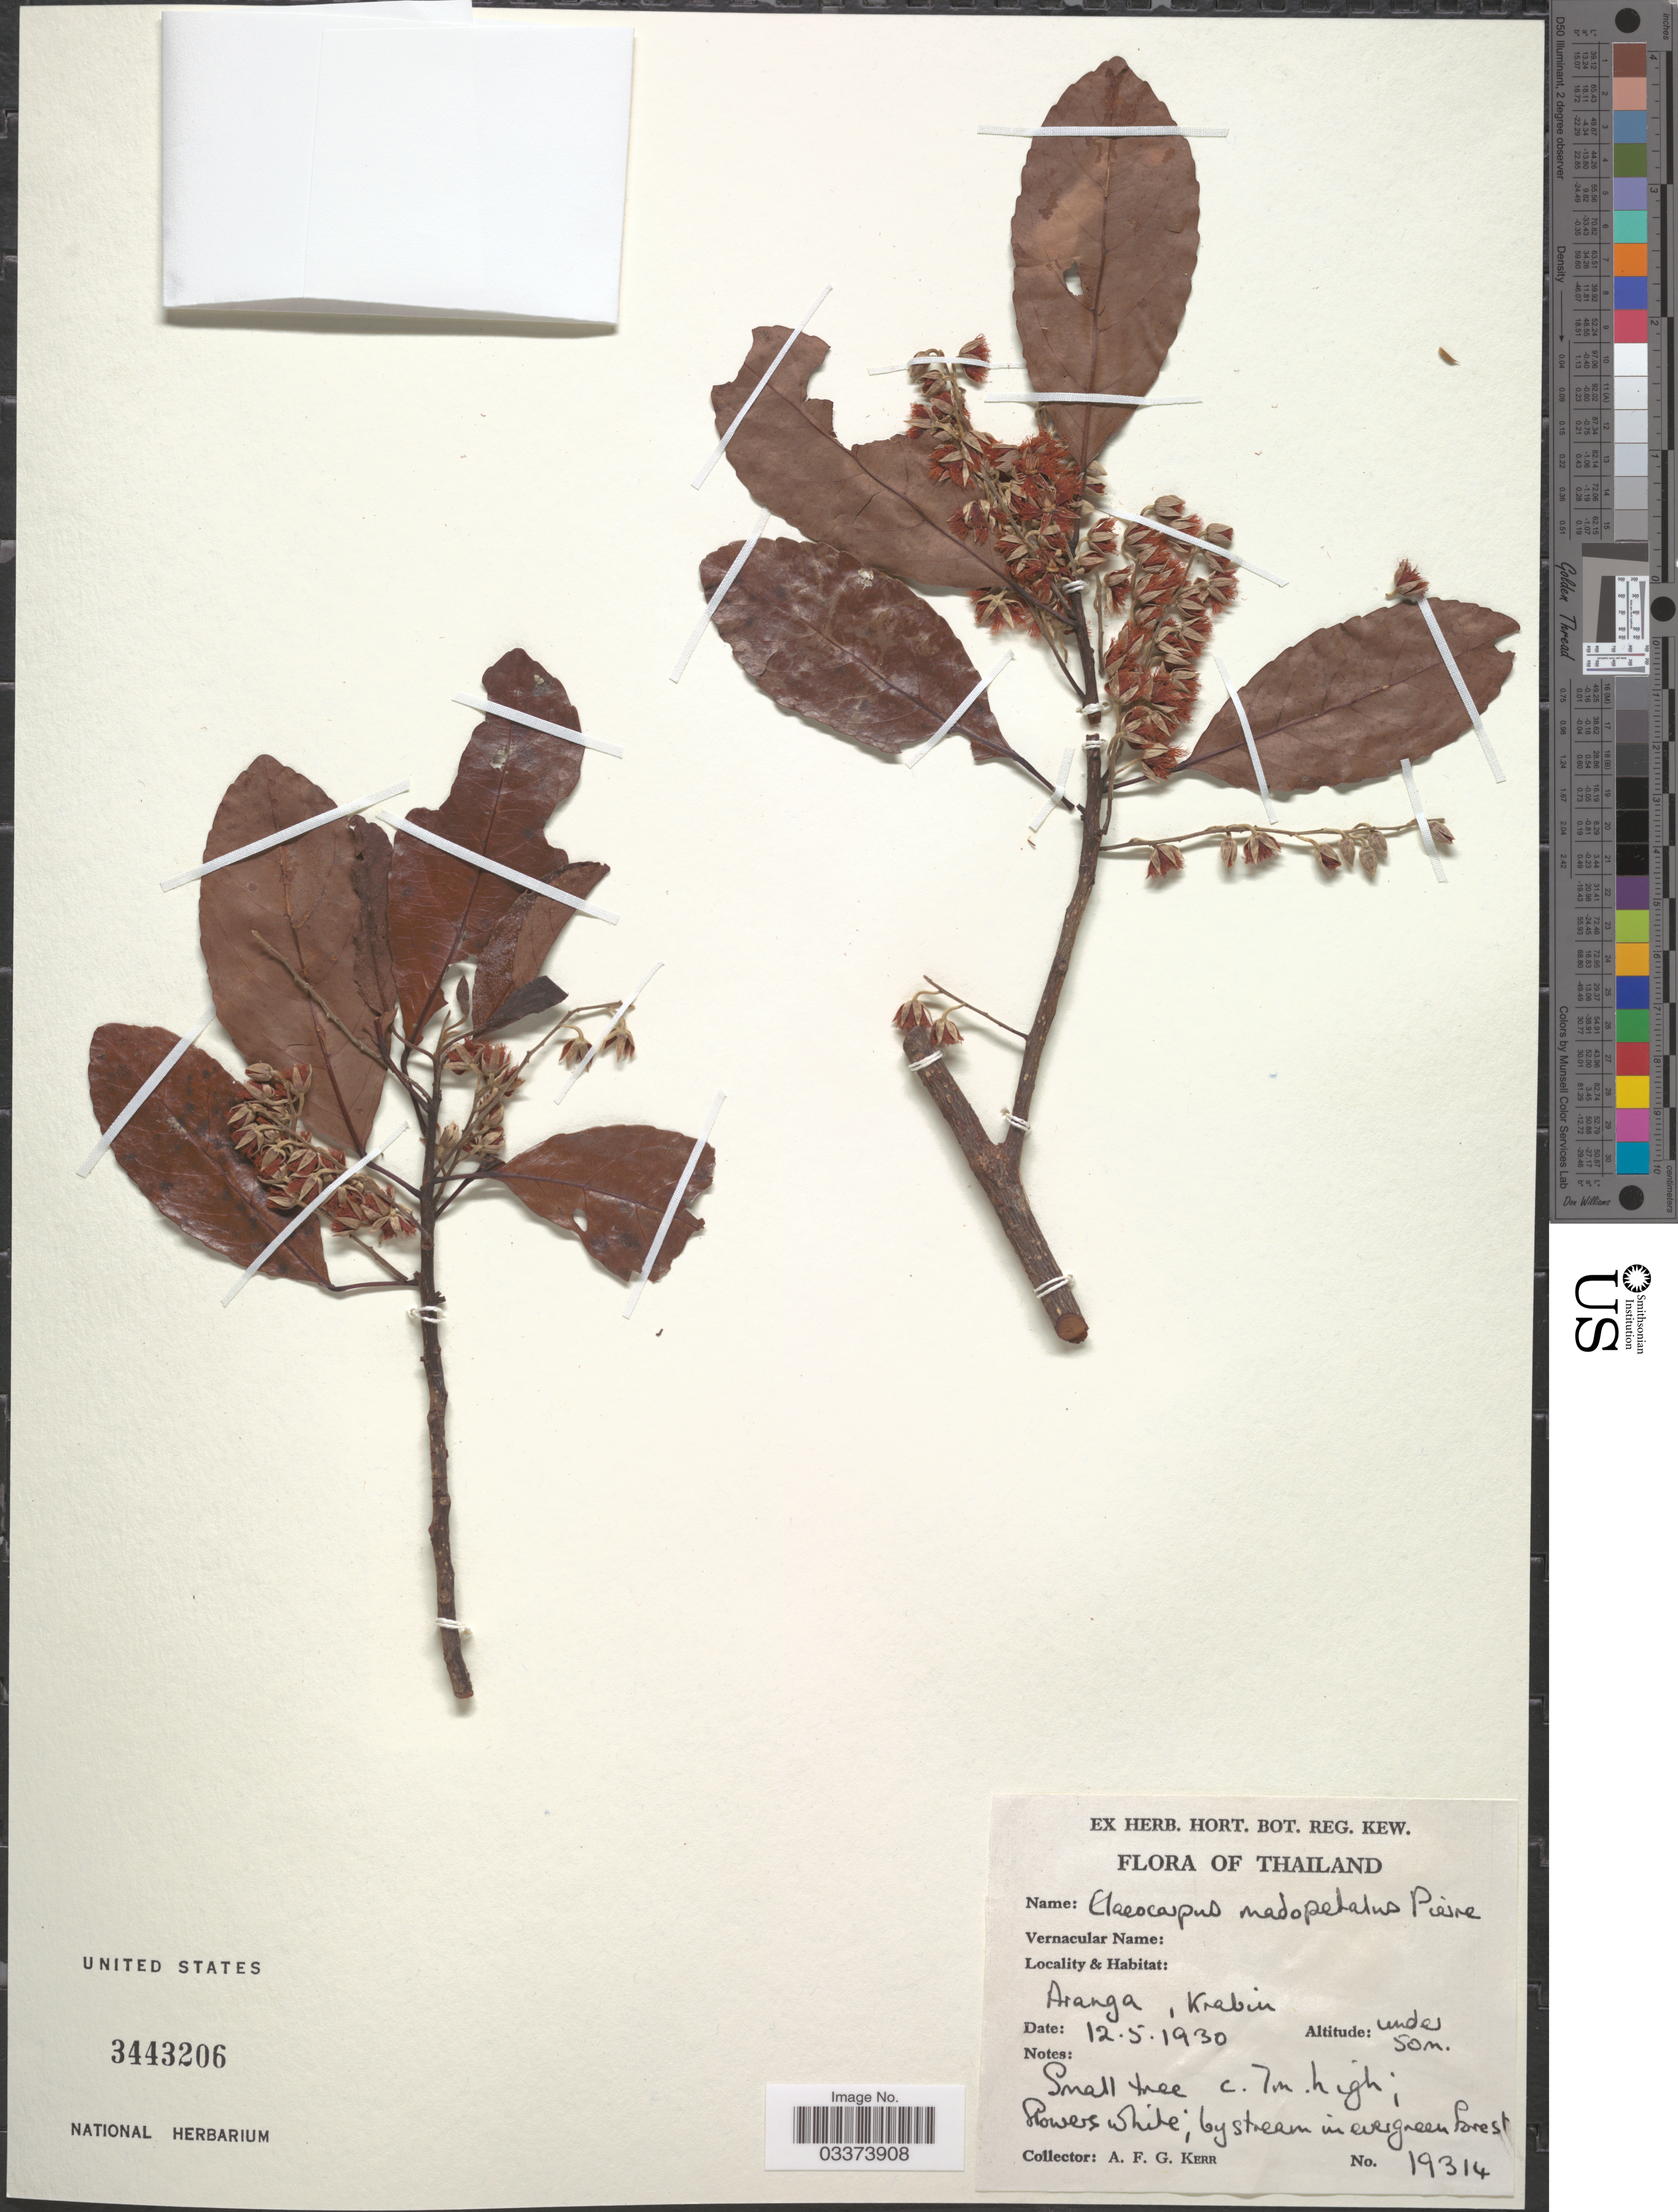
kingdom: Plantae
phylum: Tracheophyta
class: Magnoliopsida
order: Oxalidales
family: Elaeocarpaceae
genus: Elaeocarpus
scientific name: Elaeocarpus madopetalus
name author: Pierre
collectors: A. F. G. Kerr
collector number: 19314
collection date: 1930-05-12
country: Thailand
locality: Aranga, Krabin.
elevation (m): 50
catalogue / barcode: US 3443206